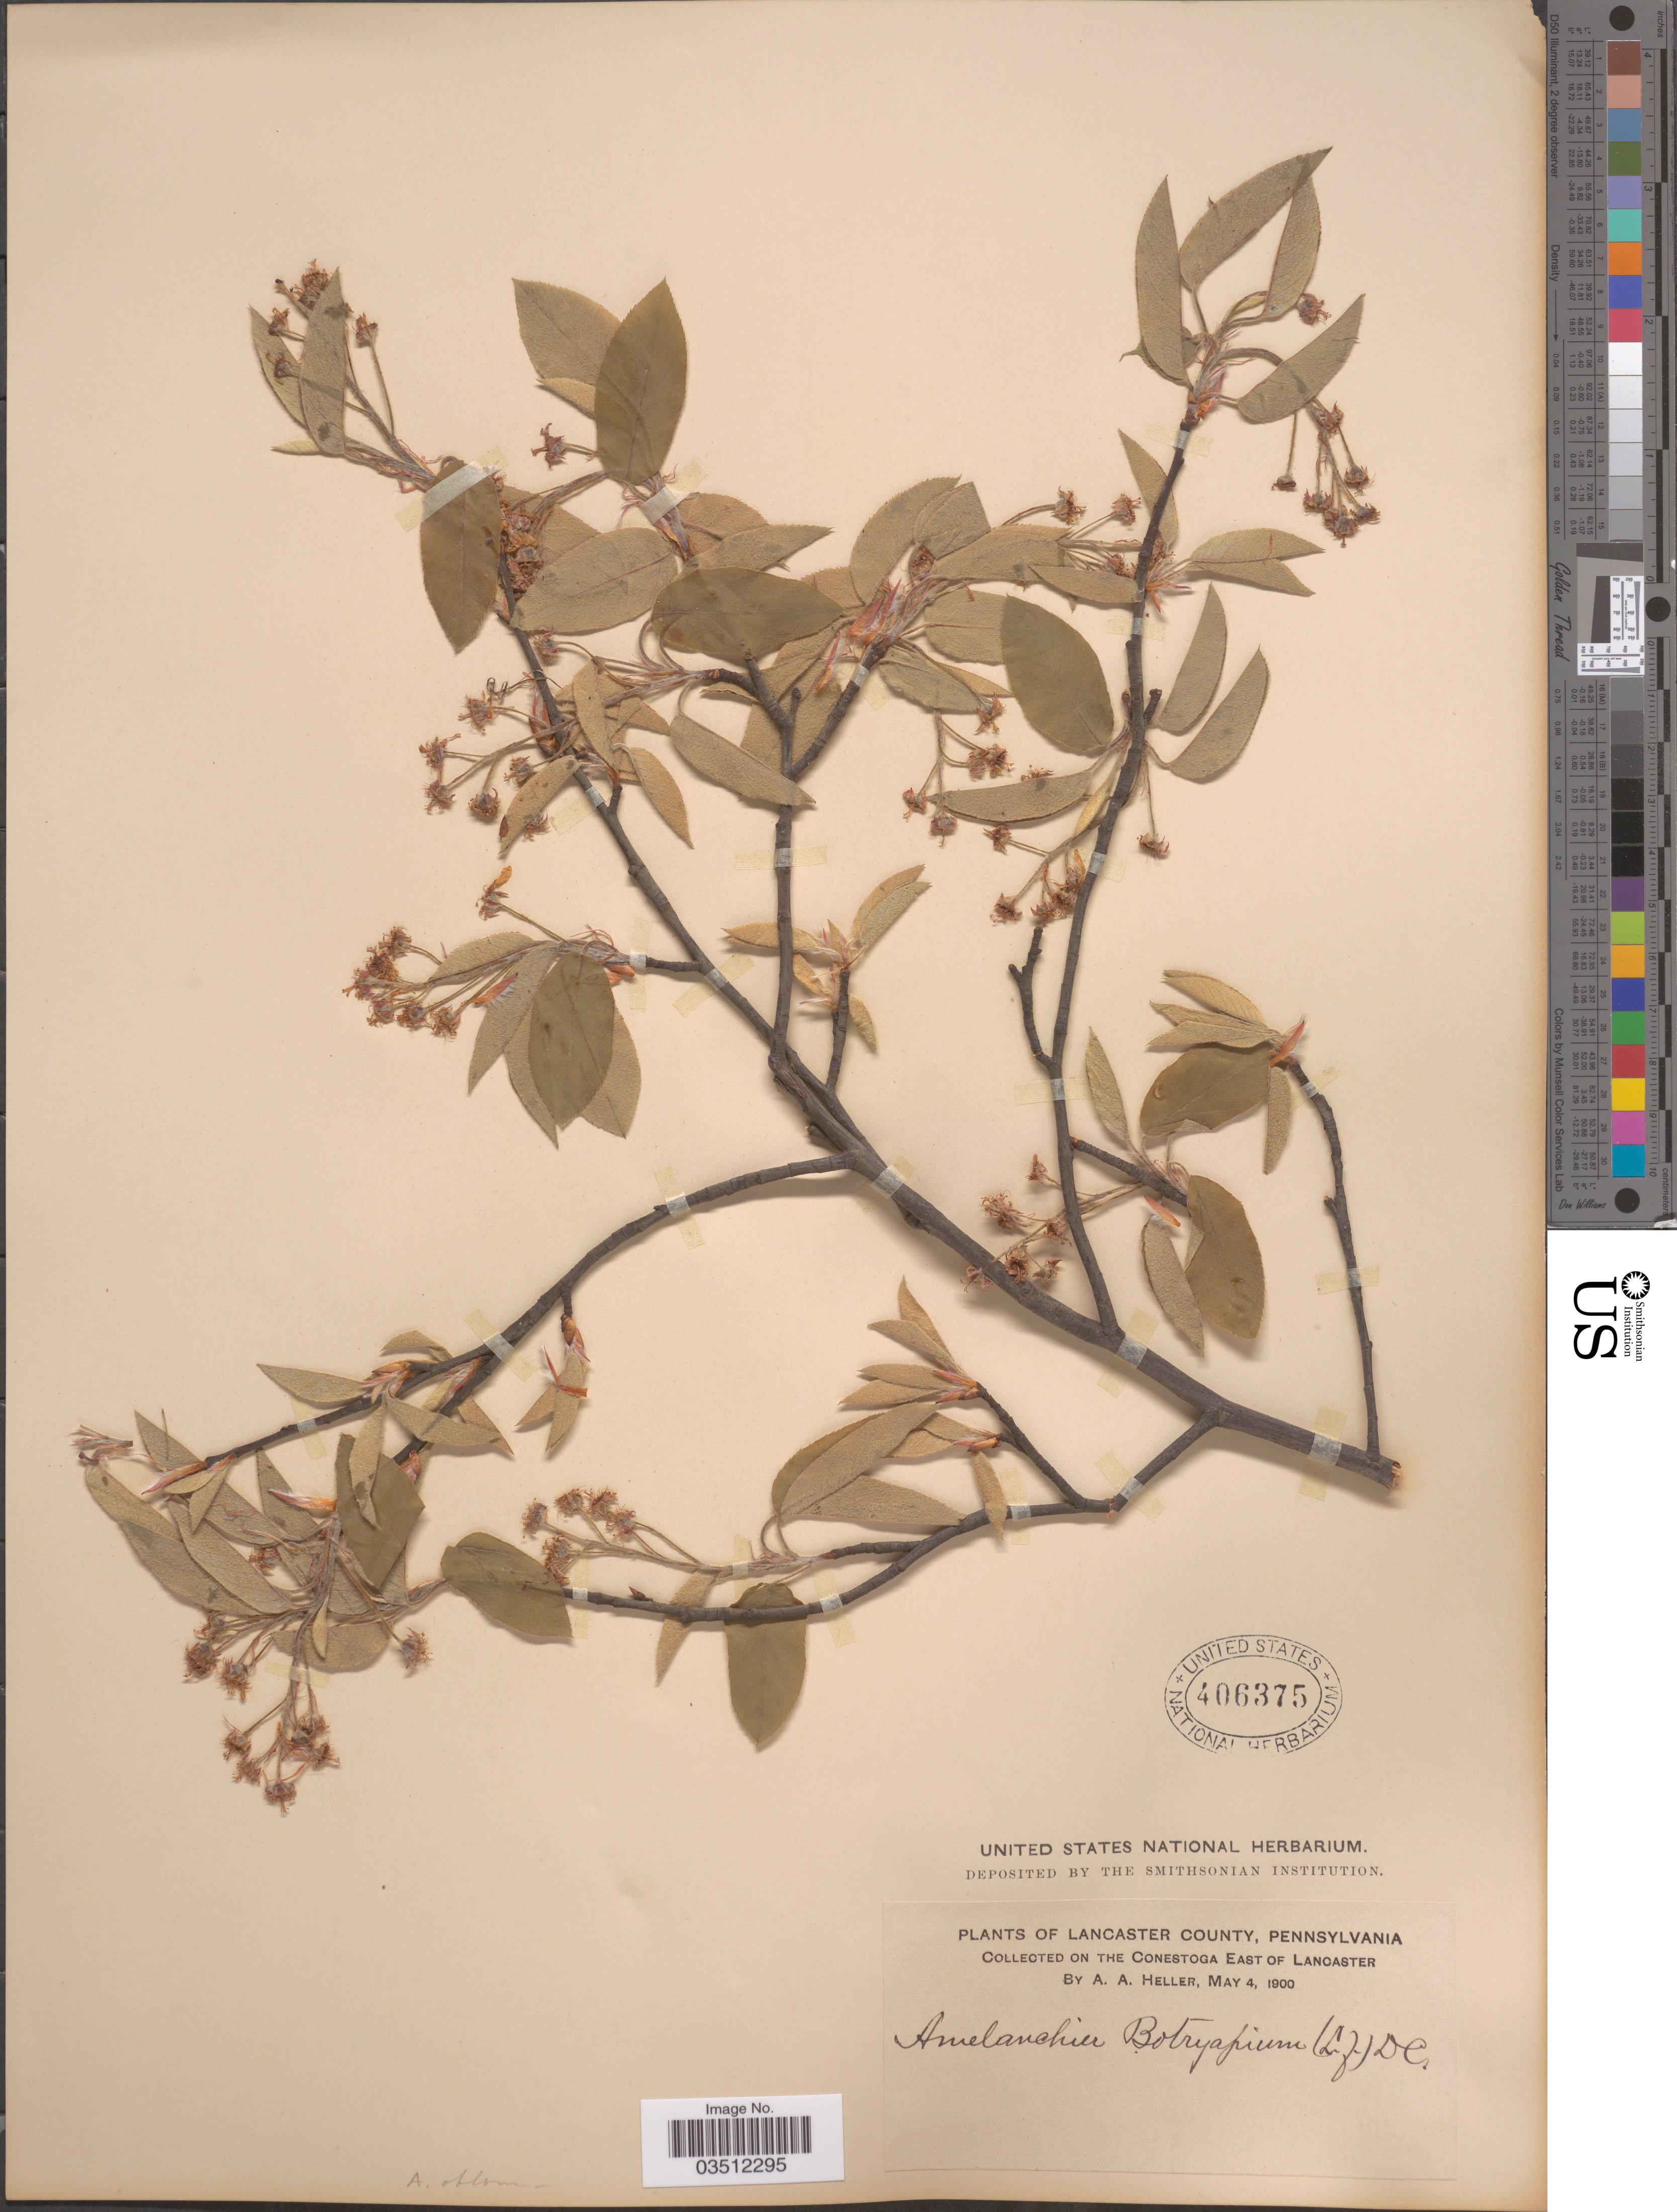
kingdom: Plantae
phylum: Tracheophyta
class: Magnoliopsida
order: Rosales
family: Rosaceae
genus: Amelanchier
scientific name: Amelanchier intermedia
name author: Spach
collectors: A. A. Heller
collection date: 1900-05-04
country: United States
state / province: Pennsylvania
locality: Lancaster County. On the Conestoga East of Lancaster.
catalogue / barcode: US 406375